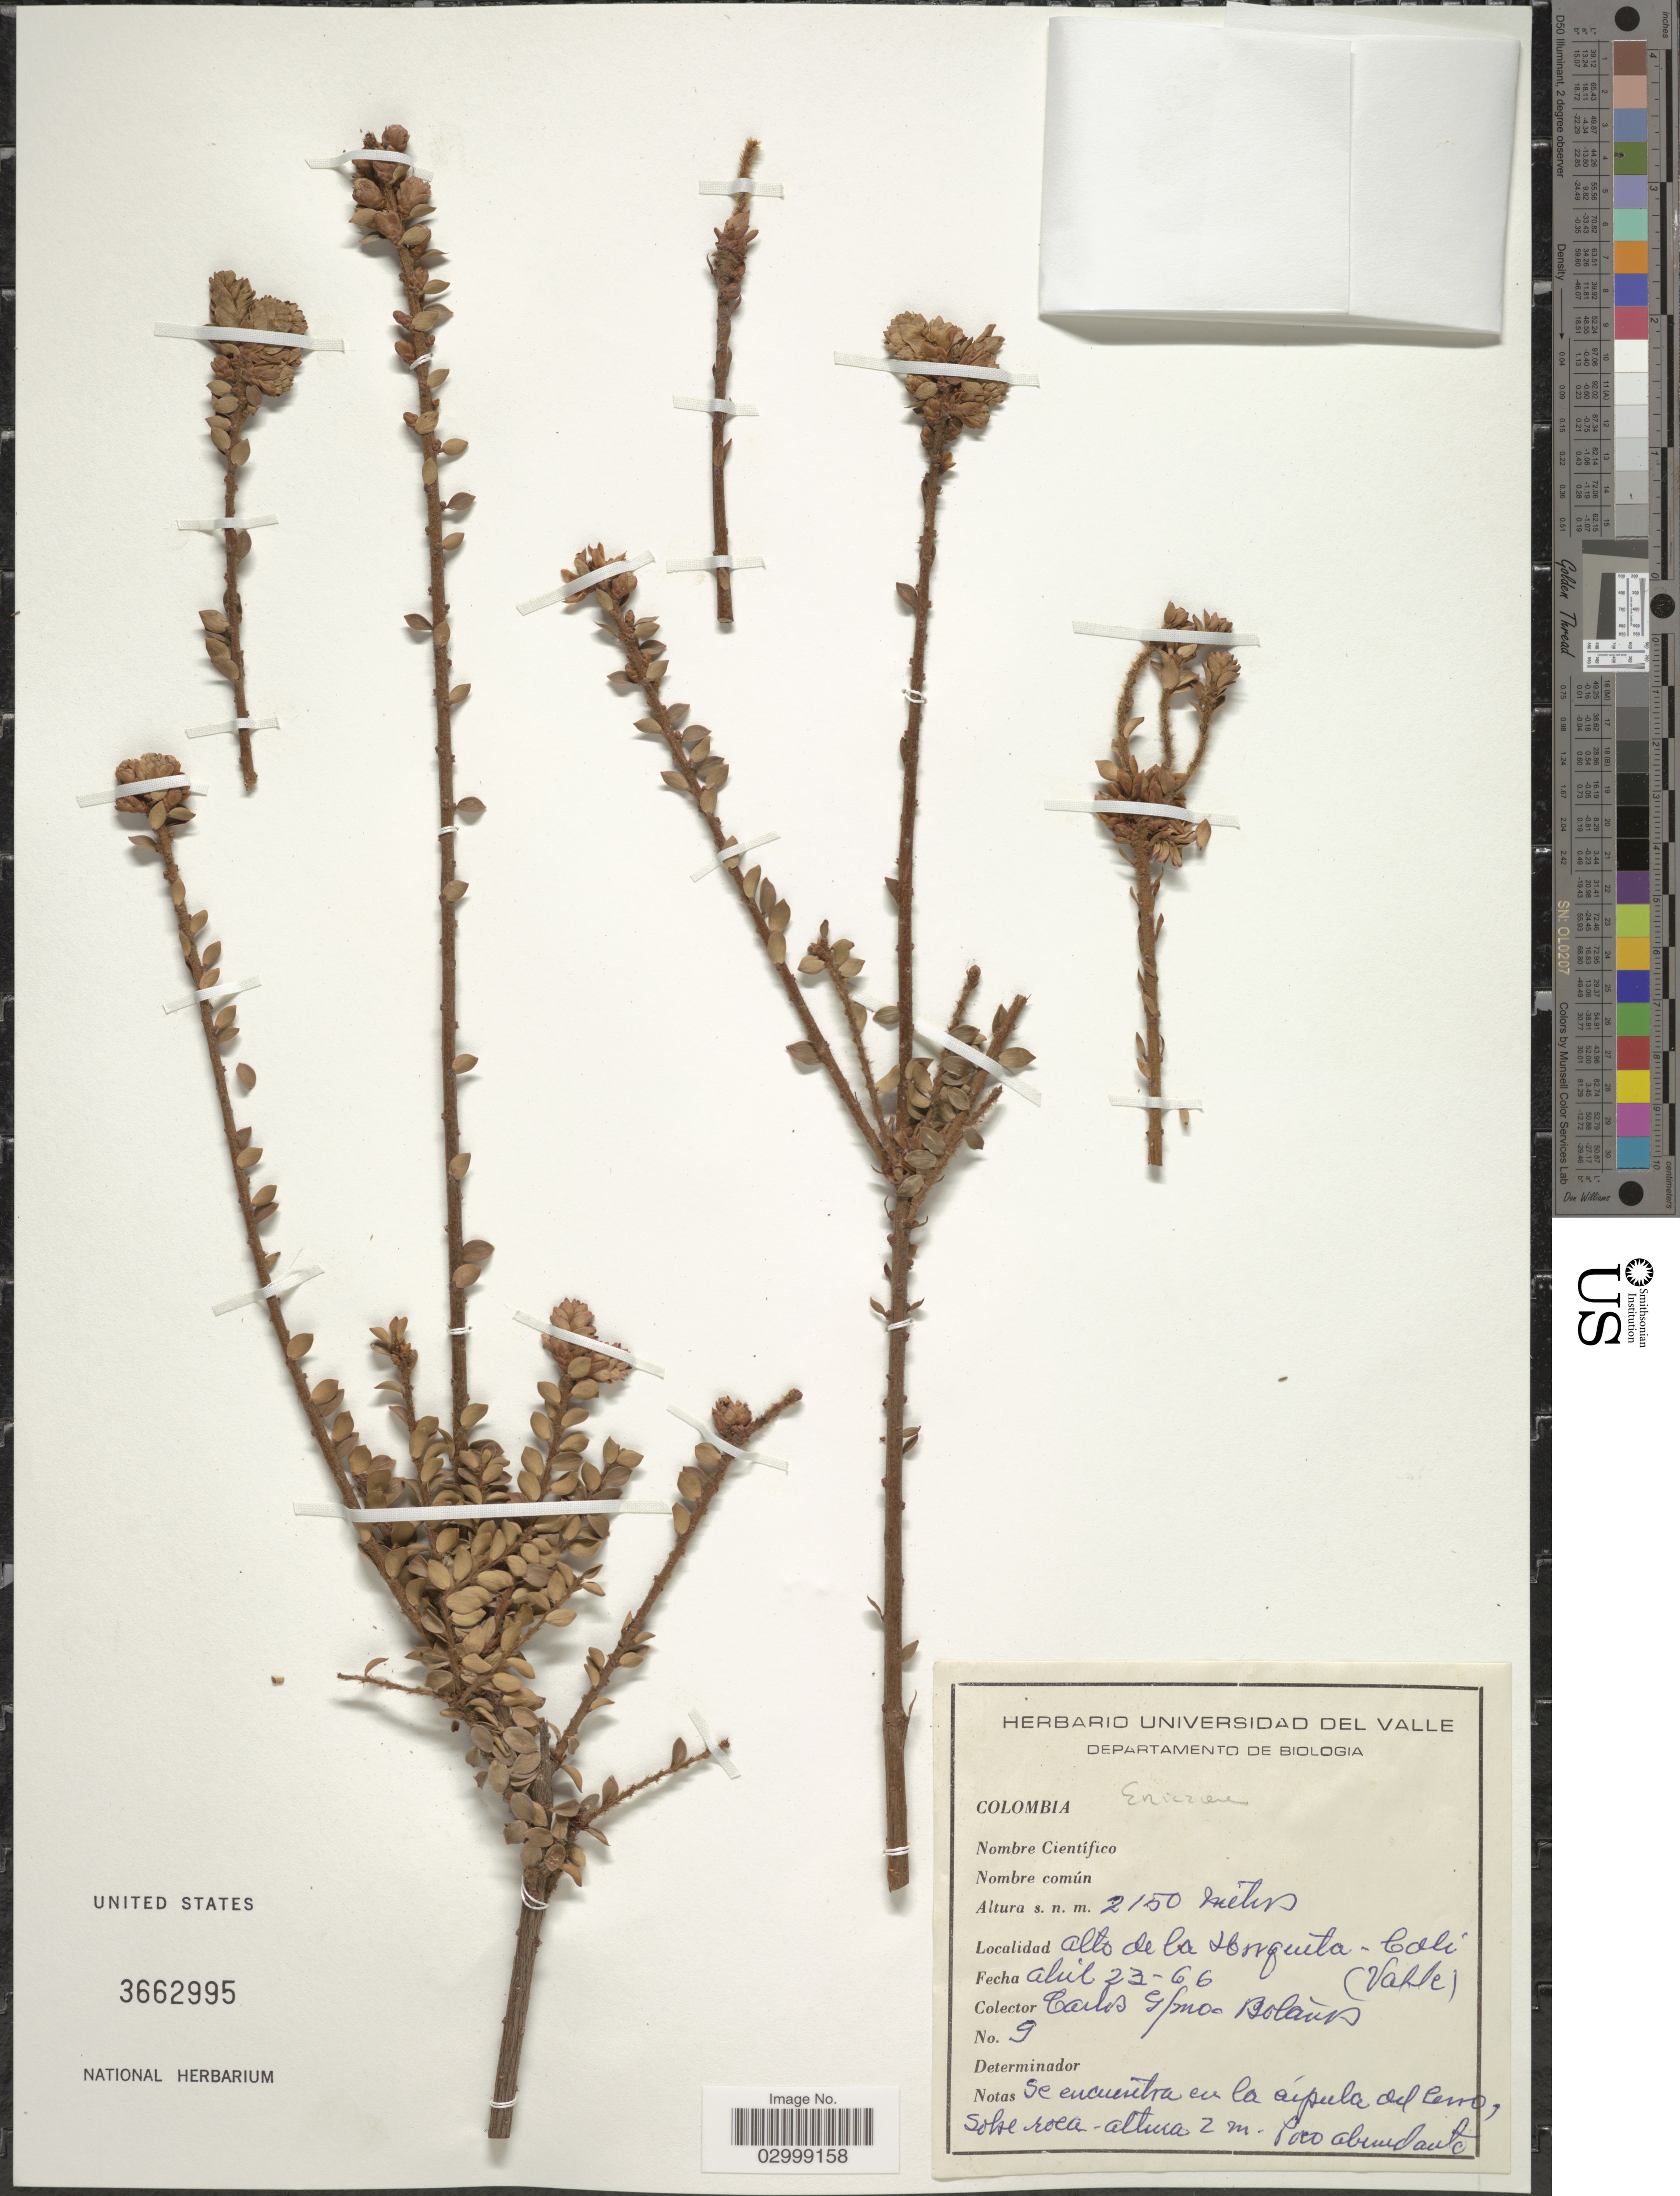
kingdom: Plantae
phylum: Tracheophyta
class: Magnoliopsida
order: Ericales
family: Ericaceae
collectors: C. Bolaños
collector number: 9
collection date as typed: Transcribed d/m/y: 23/4/66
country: Colombia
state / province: Valle del Cauca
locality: Alto de la Horqueta- Cali (Valle).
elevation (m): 2150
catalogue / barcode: US 3662995